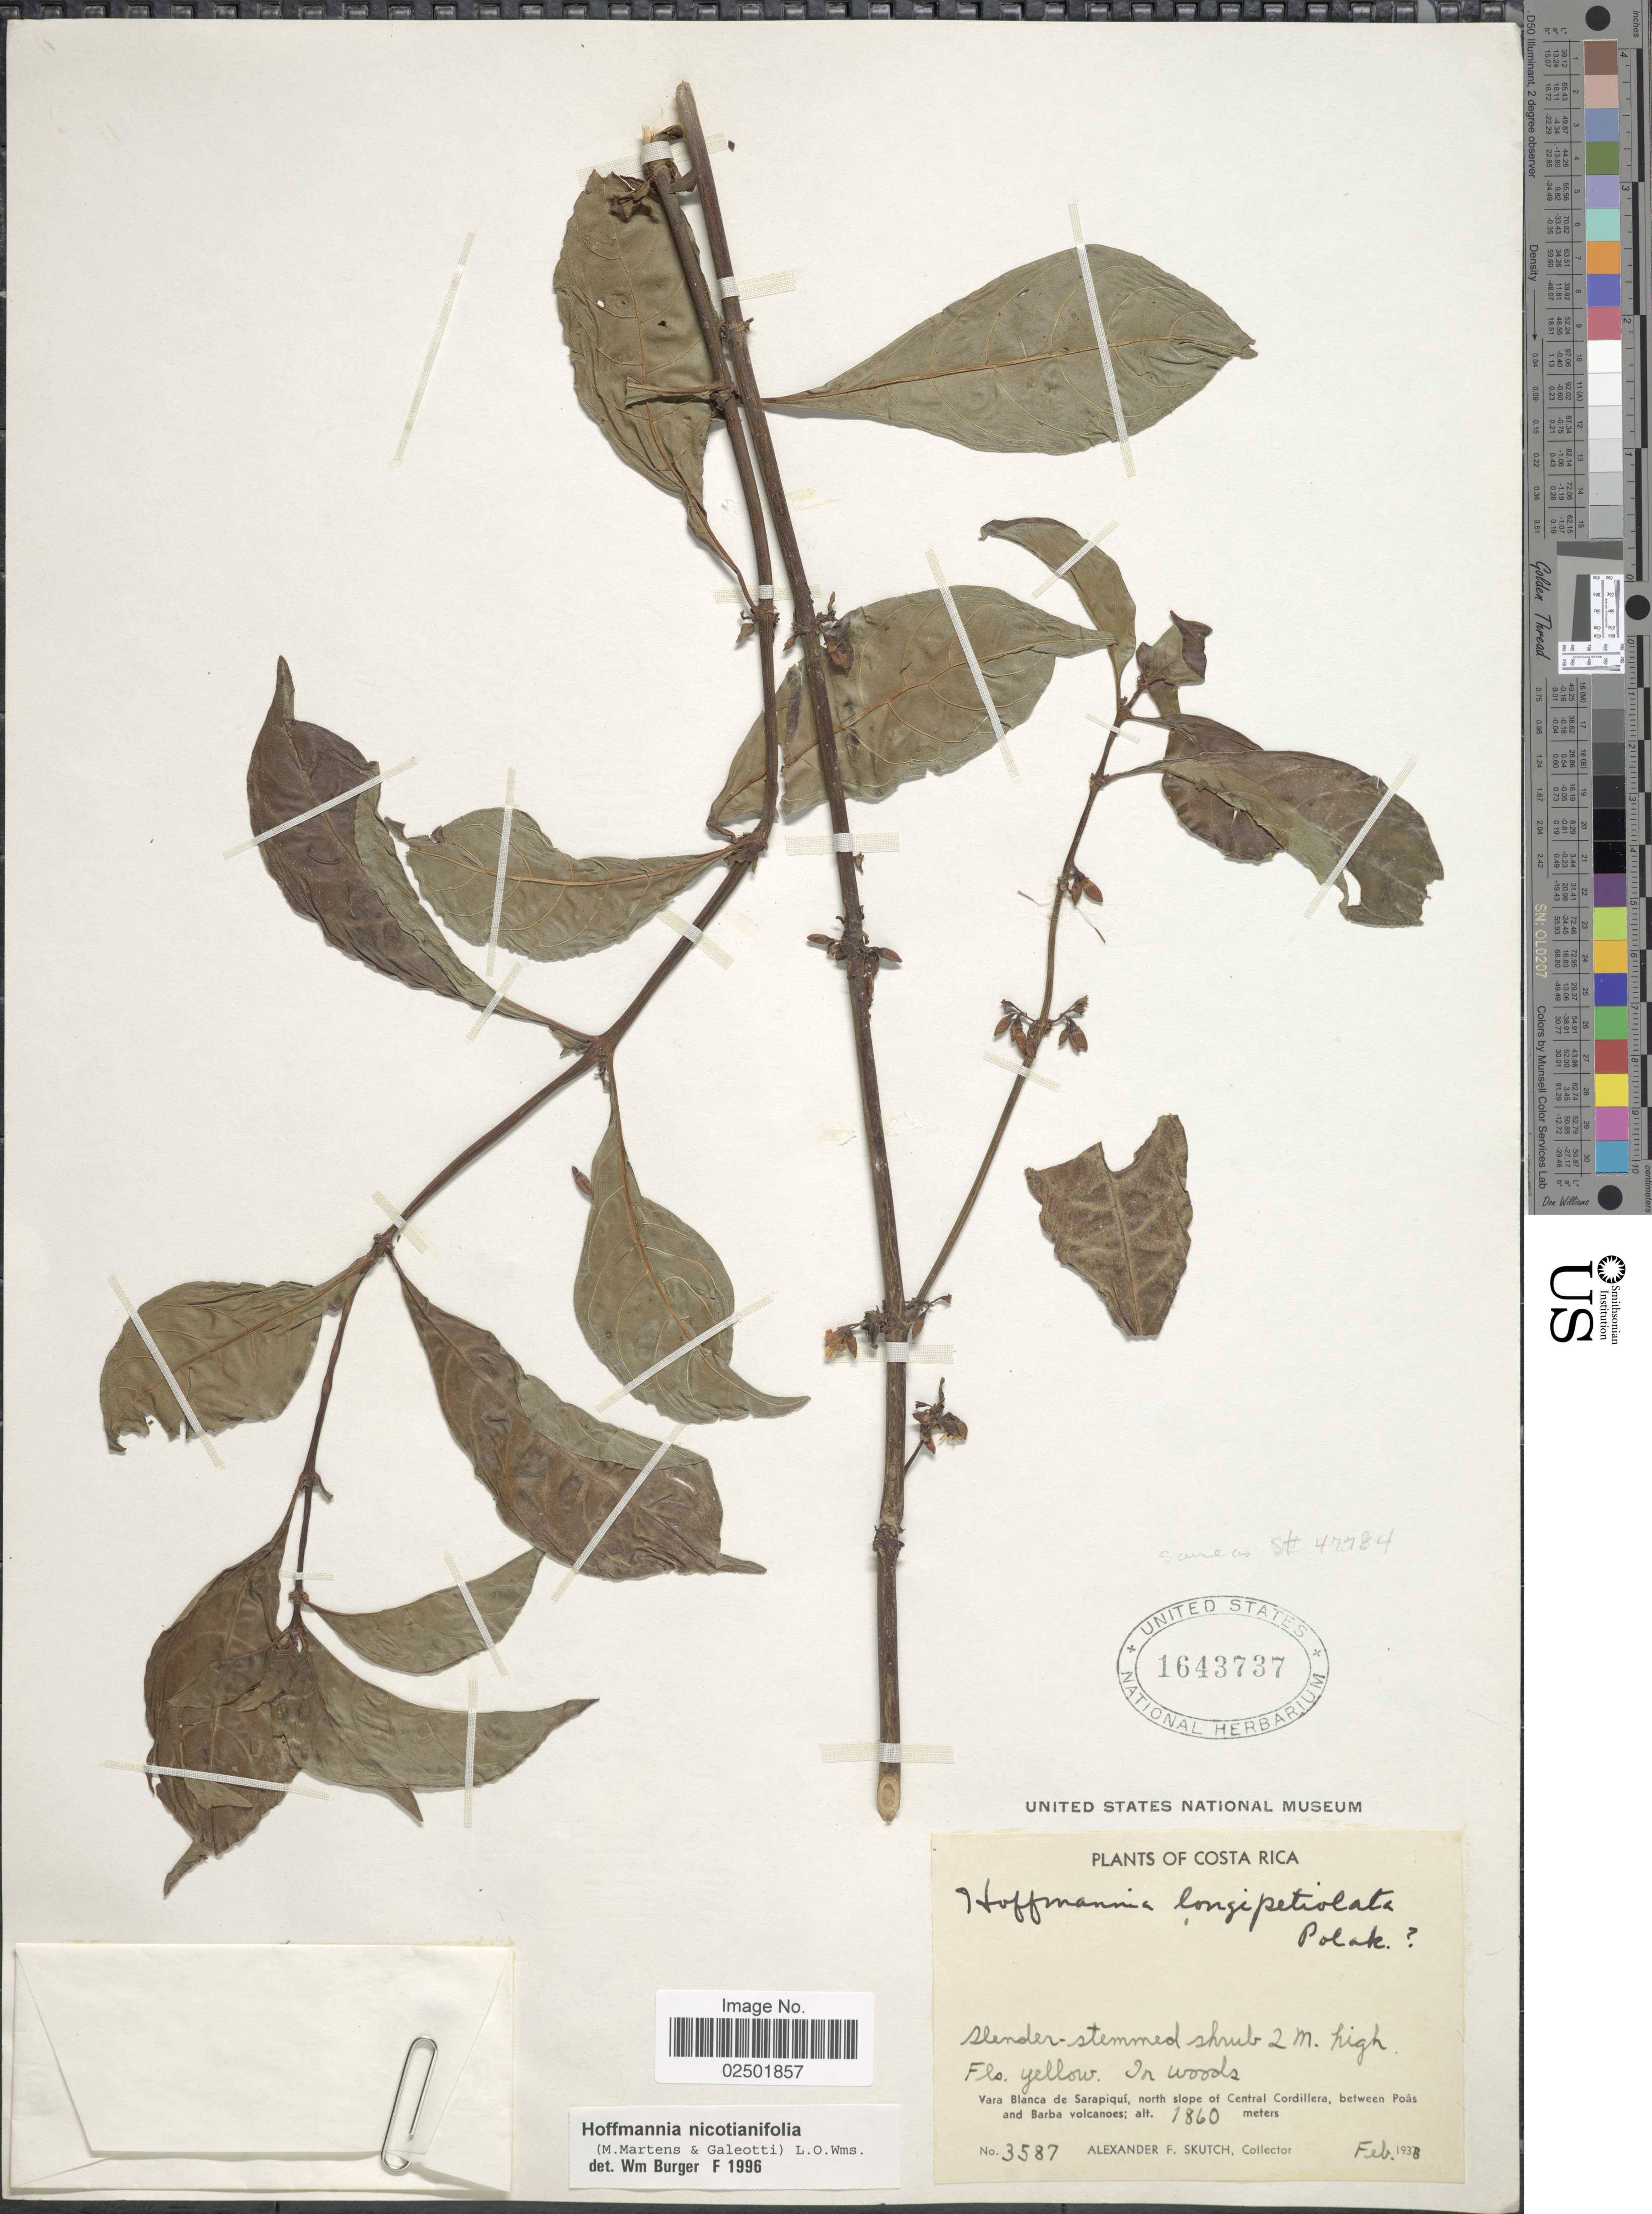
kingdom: Plantae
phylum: Tracheophyta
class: Magnoliopsida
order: Gentianales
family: Rubiaceae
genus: Hoffmannia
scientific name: Hoffmannia nicotianifolia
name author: (M. Martens & Galeoti) L.O. Williams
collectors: A. F. Skutch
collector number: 3587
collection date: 1938-02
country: Costa Rica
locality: Vara Blanca de Sarapiquí, north slope of Central Cordillera, between Poás and Barba volcanoes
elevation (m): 1860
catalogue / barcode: US 1643737